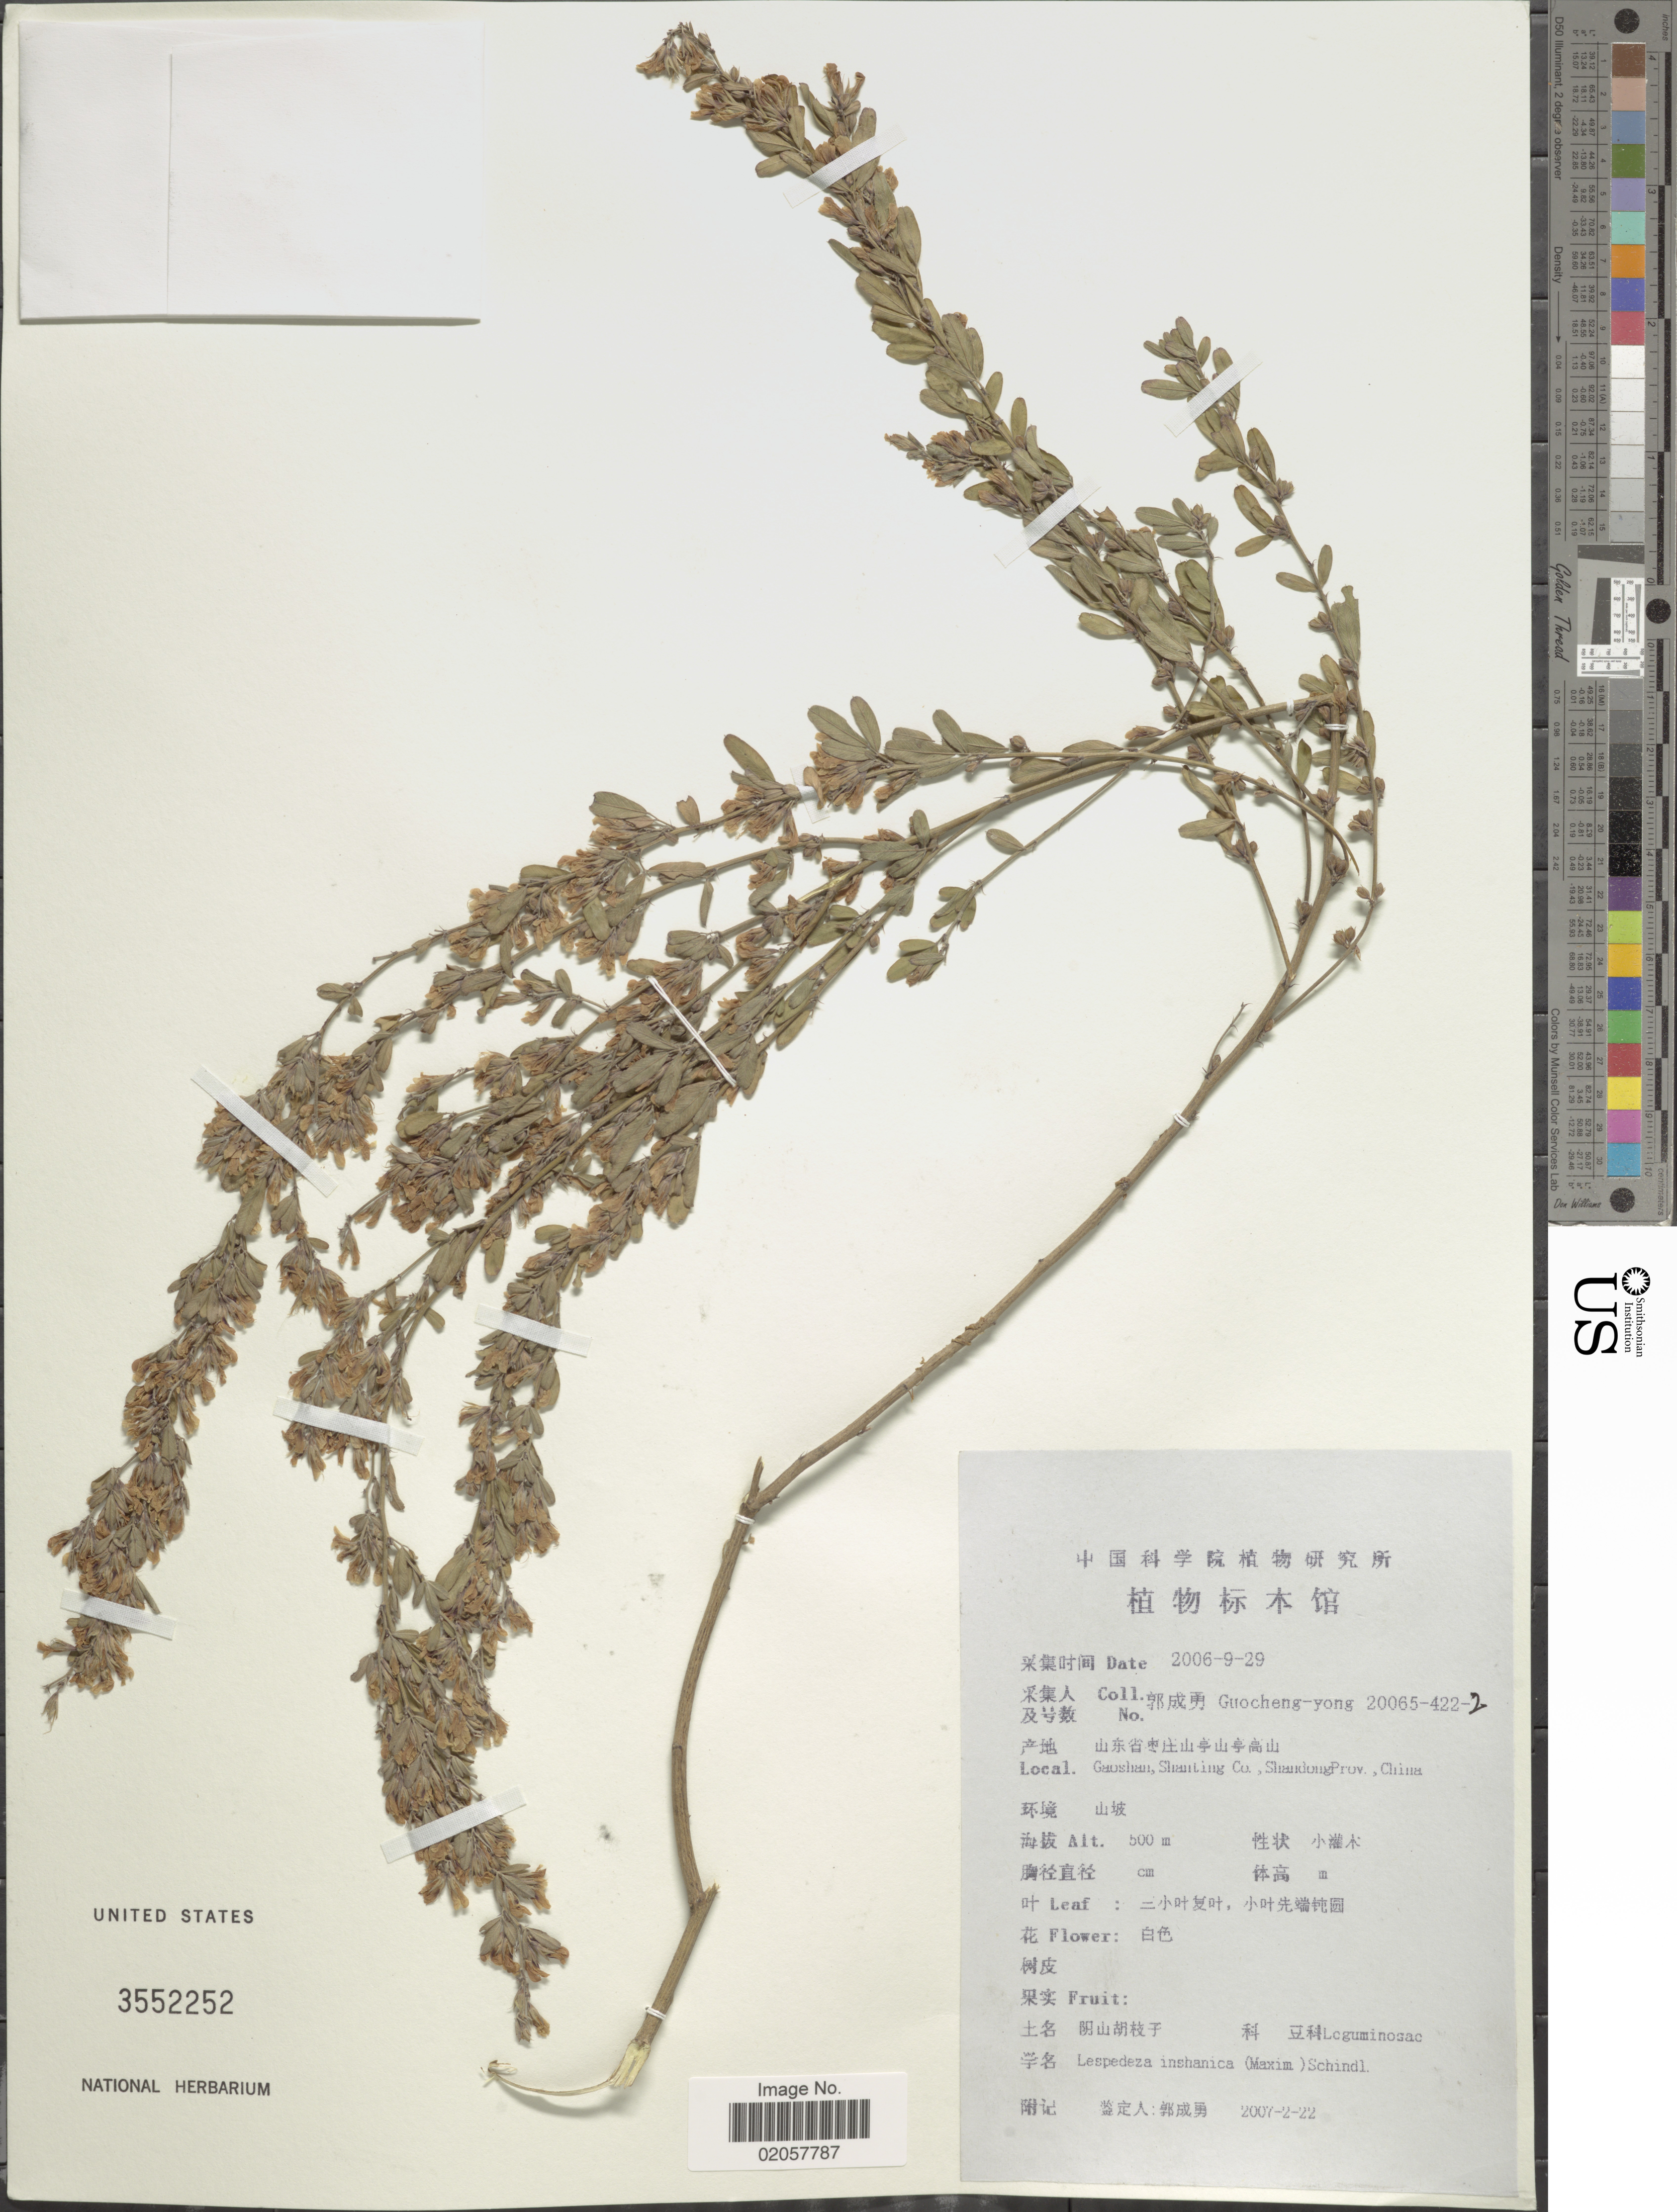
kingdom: Plantae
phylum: Tracheophyta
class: Magnoliopsida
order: Fabales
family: Fabaceae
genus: Lespedeza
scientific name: Lespedeza inschanica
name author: (Maxim.) Schindl.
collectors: Guo cheng-yong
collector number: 20065-422-2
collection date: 2006-09-29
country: China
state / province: Shandong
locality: Goashan, Shanting Co.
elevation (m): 500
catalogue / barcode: US 3552252